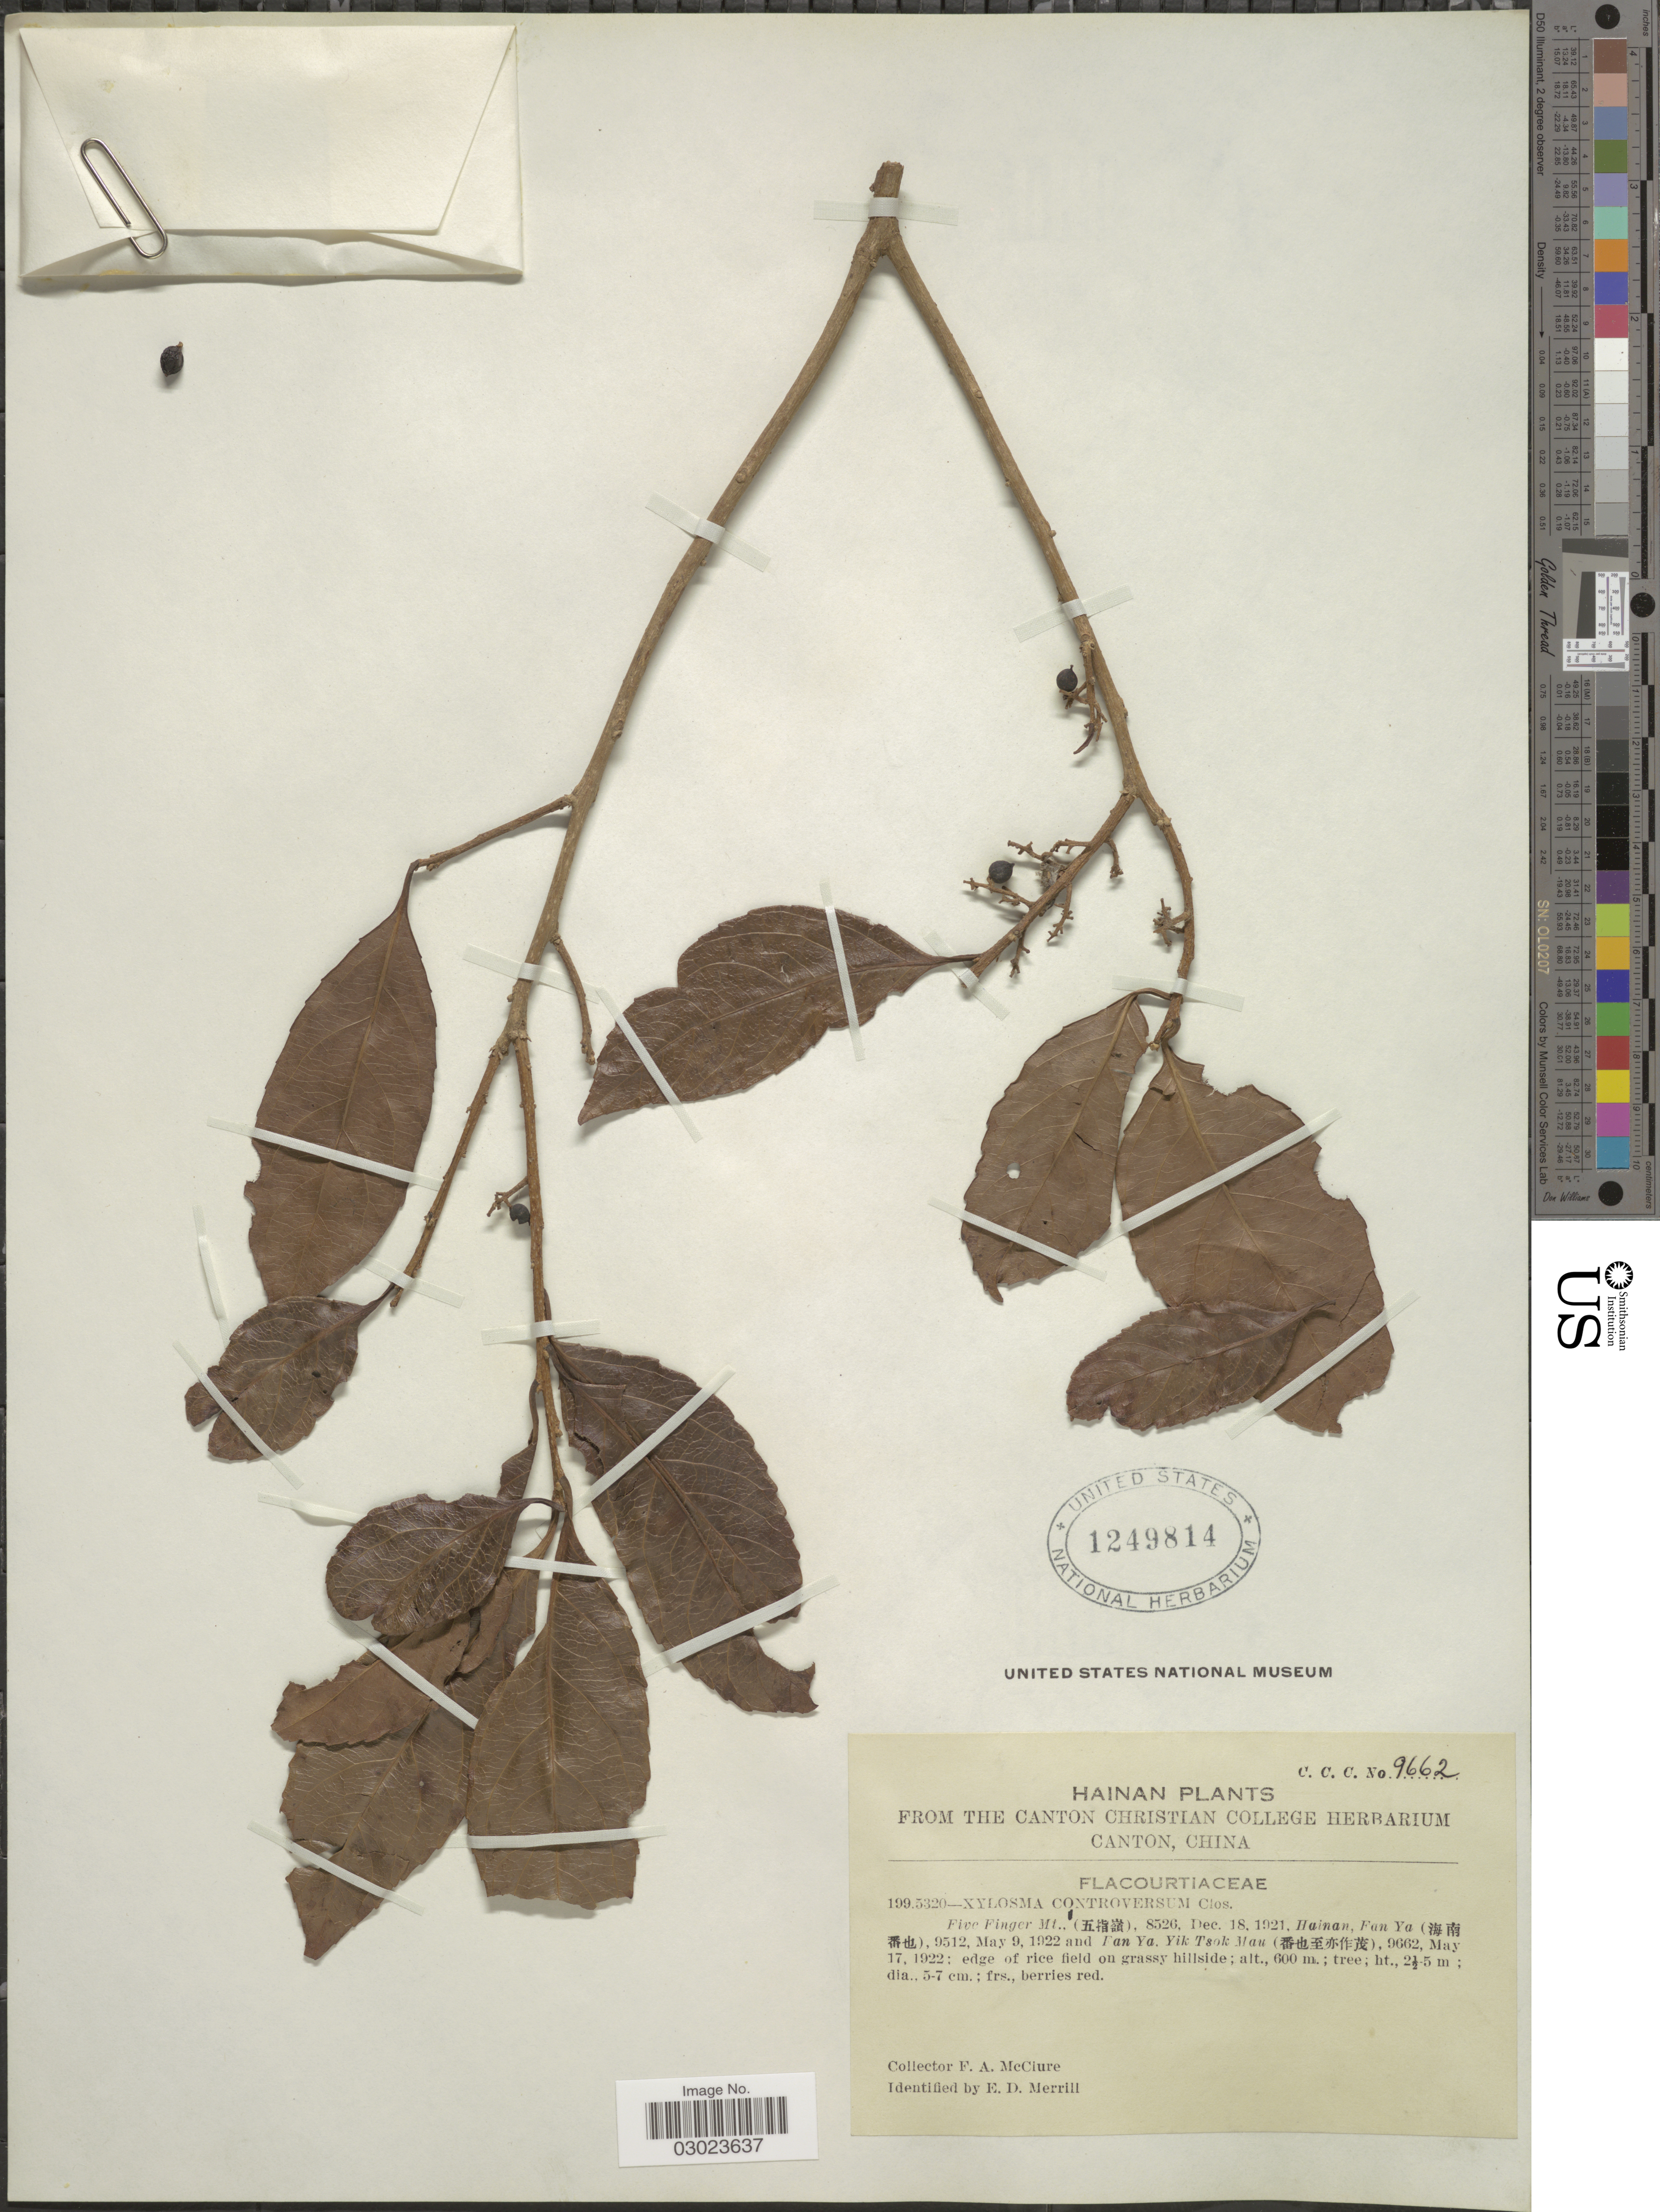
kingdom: Plantae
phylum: Tracheophyta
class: Magnoliopsida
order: Malpighiales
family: Salicaceae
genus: Xylosma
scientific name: Xylosma controversa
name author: Clos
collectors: F. A. McClure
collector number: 9662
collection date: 1922-05-17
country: China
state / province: Hainan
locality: Edge of rice field on grassy hillside.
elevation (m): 600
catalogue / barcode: US 1249814